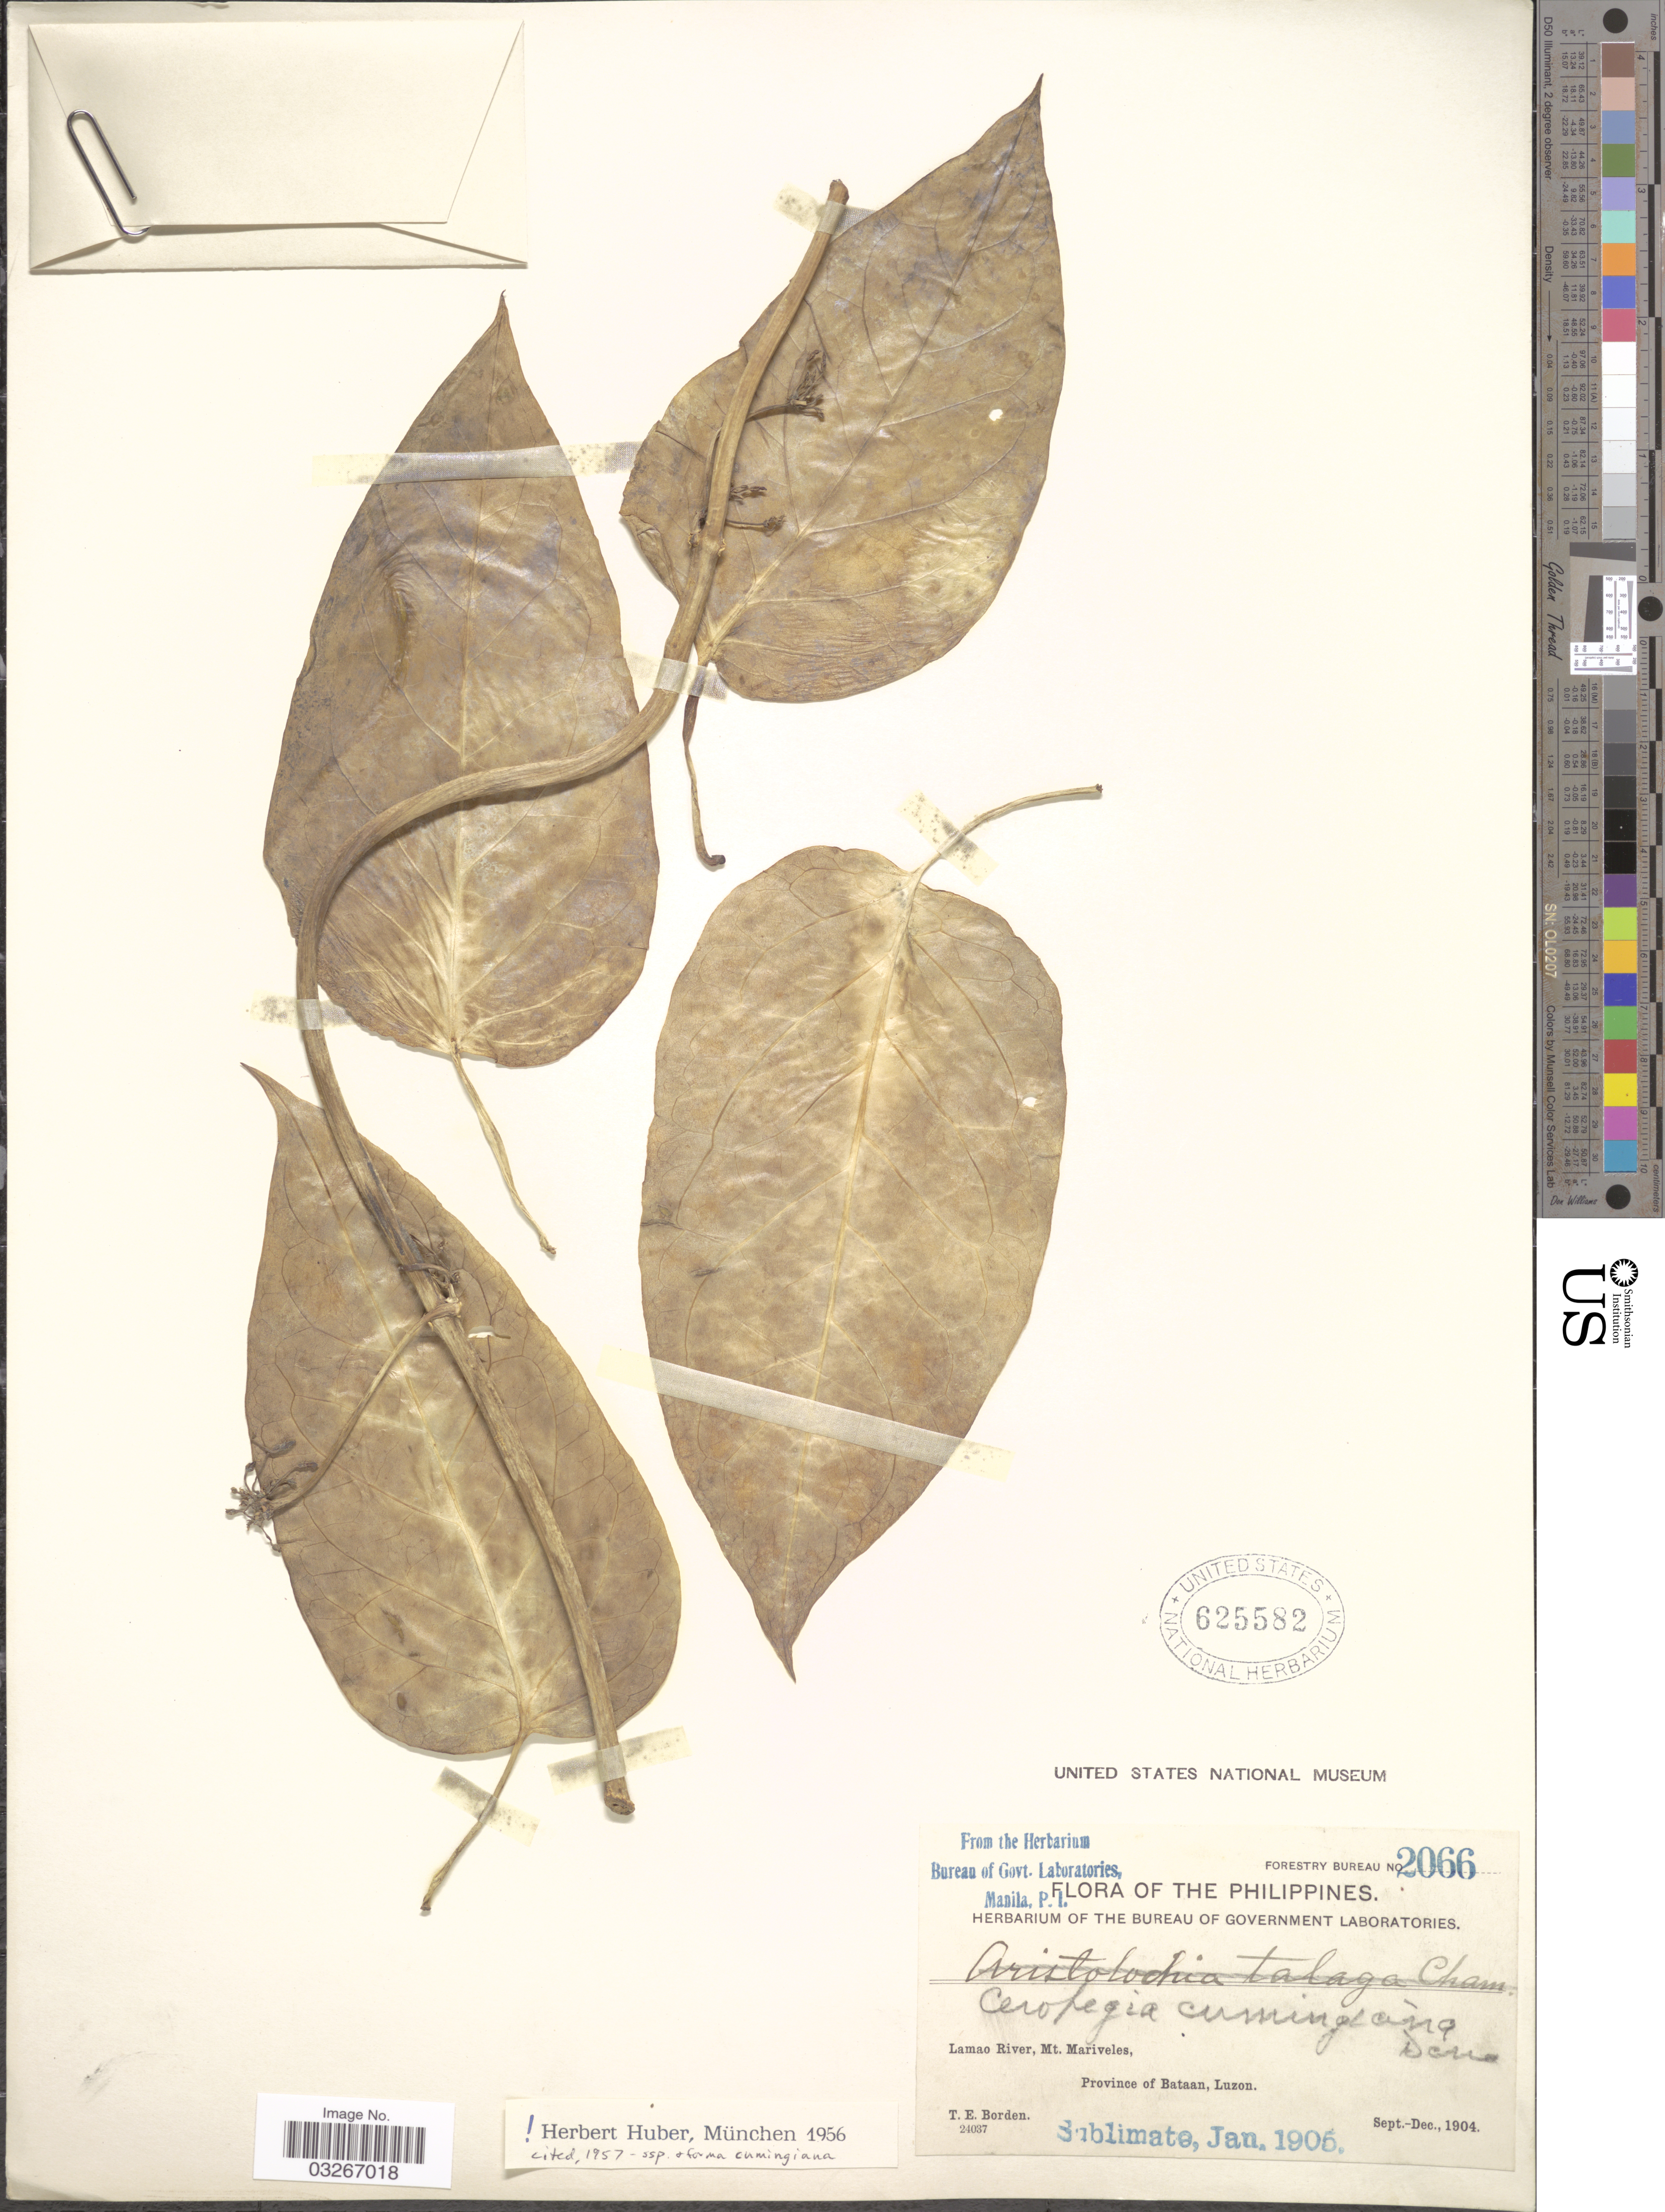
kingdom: Plantae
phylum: Tracheophyta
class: Magnoliopsida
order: Gentianales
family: Apocynaceae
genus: Ceropegia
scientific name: Ceropegia cumingiana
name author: Decne.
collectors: T. E. Borden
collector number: Forestry Bureau 2066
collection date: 1904-09/1904-12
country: Philippines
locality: Lamao River, Mt. Mariveles. Province of Bataan, Luzon.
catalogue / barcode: US 625582